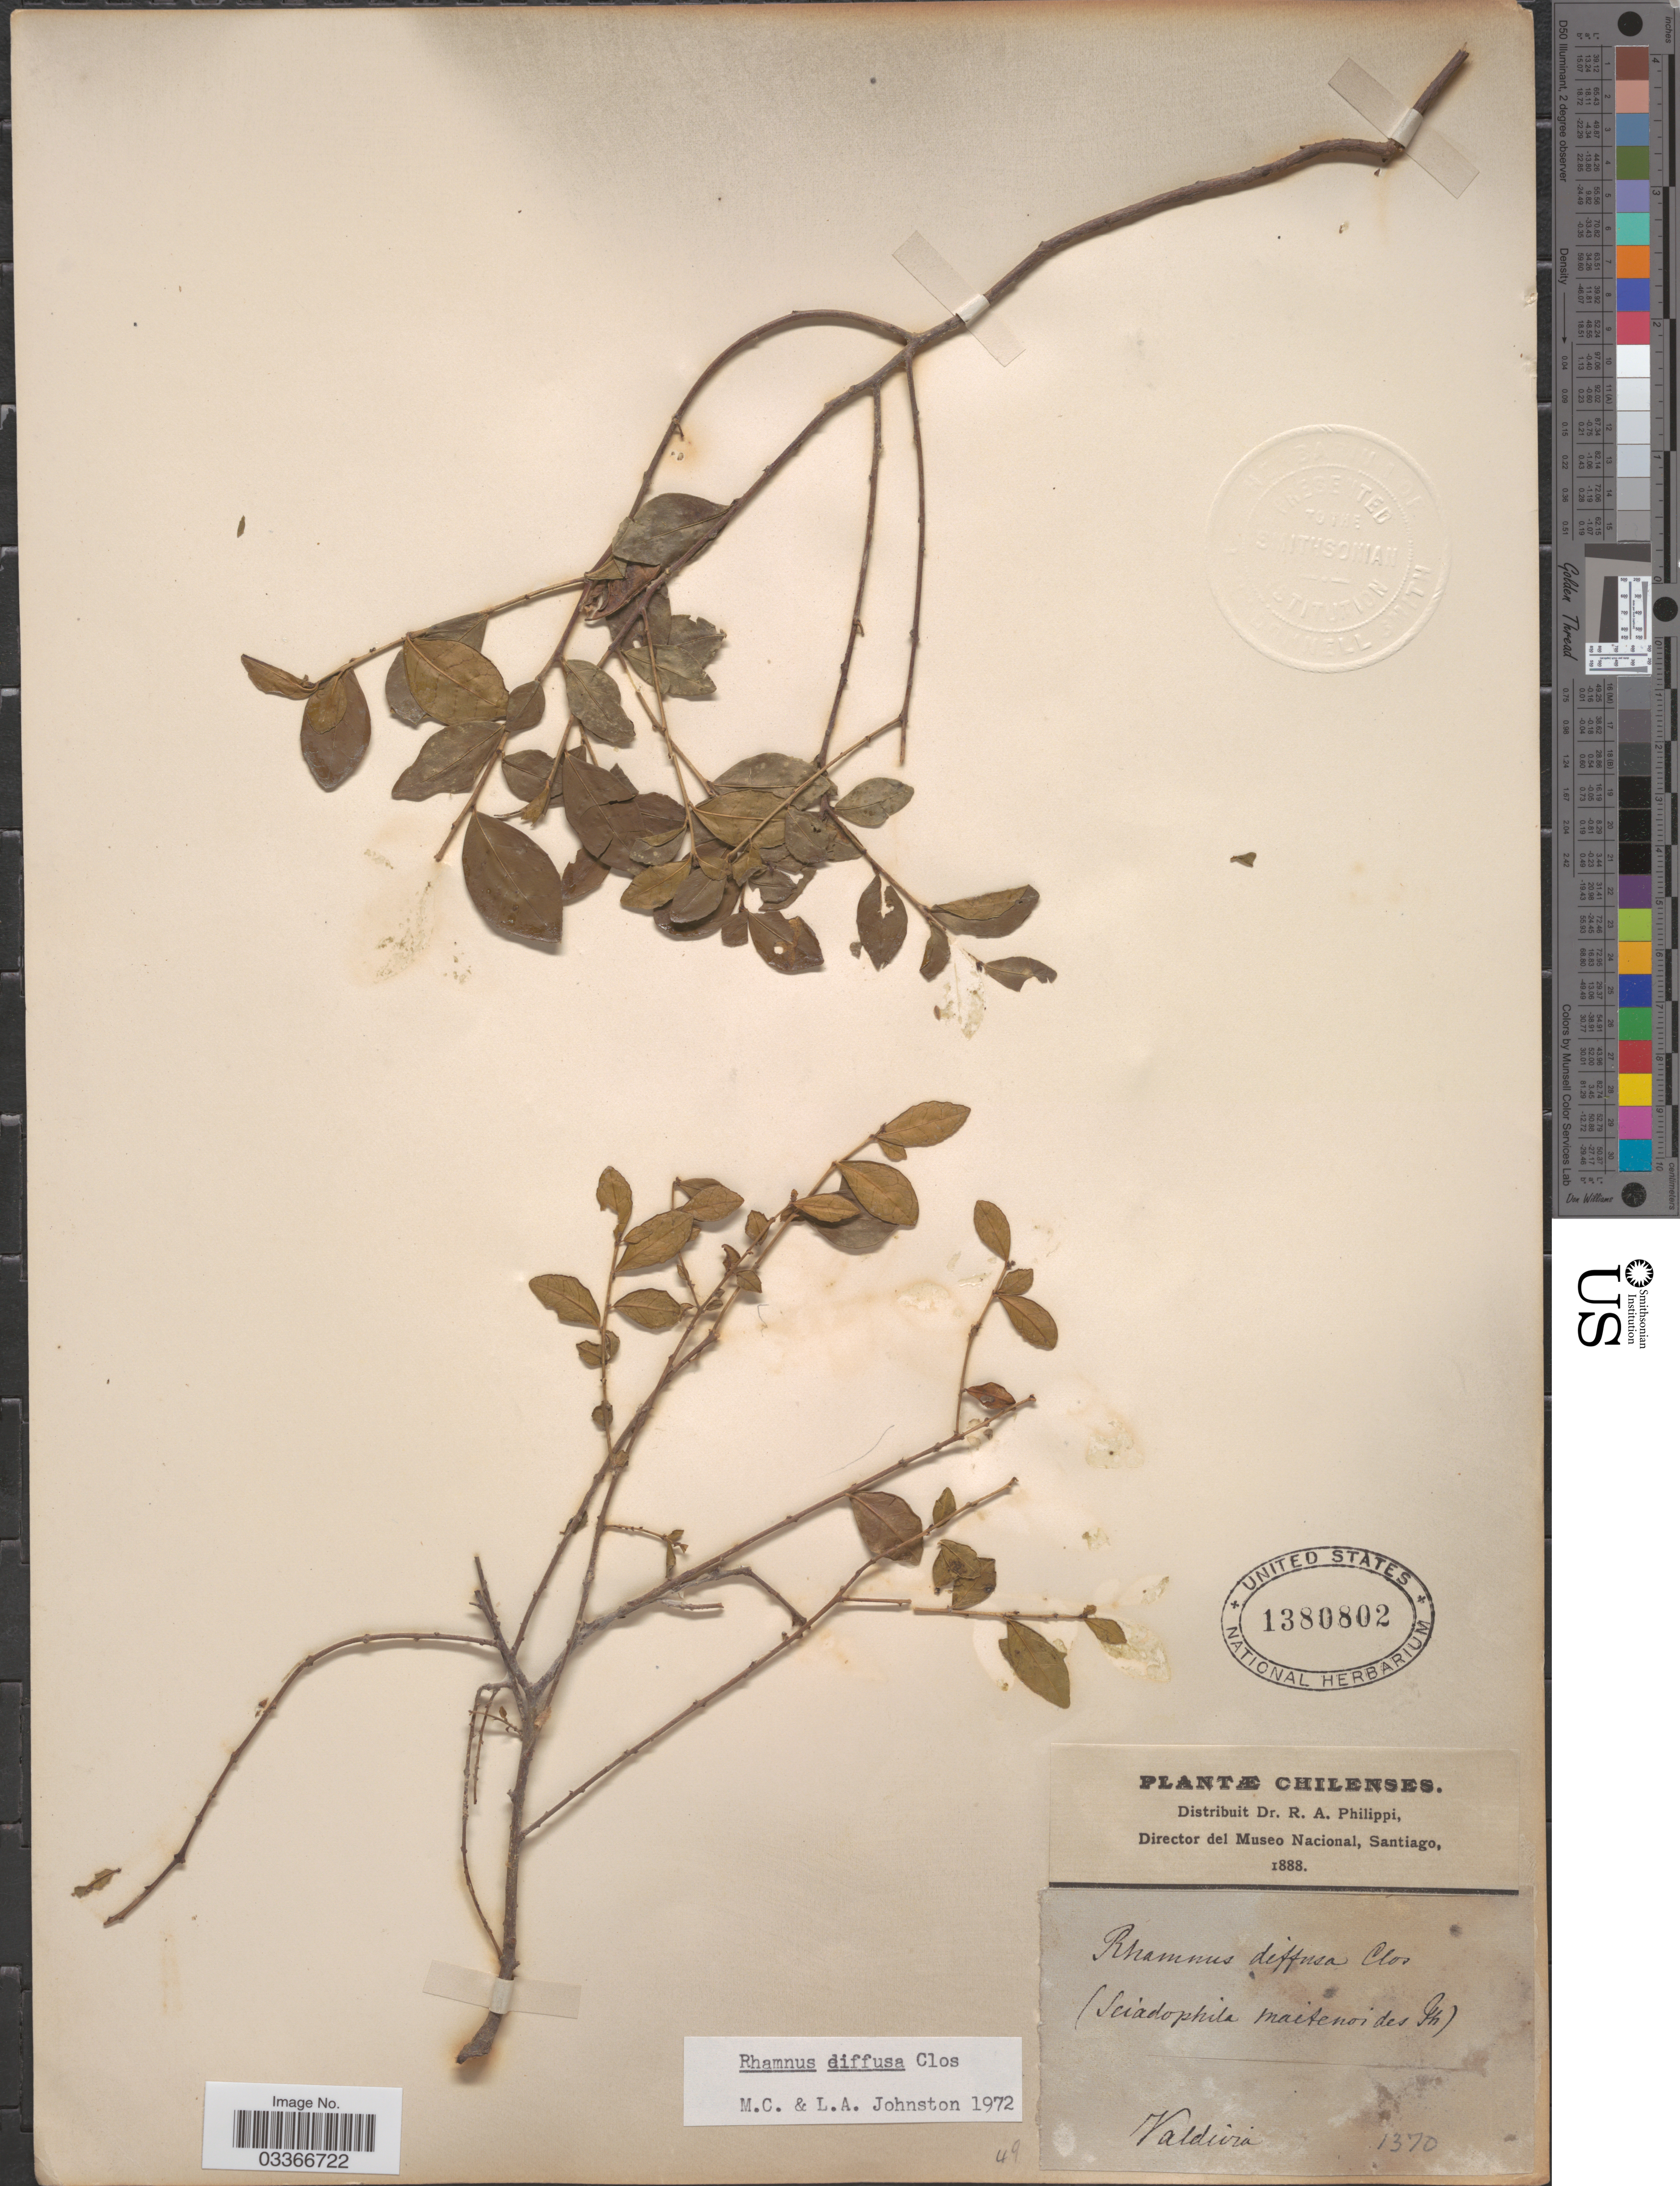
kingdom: Plantae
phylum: Tracheophyta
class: Magnoliopsida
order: Rosales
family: Rhamnaceae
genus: Rhamnus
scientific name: Rhamnus diffusa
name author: Clos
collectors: ex. herb. R.A. Philippi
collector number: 1370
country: Chile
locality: Valdivia.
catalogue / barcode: US 1380802